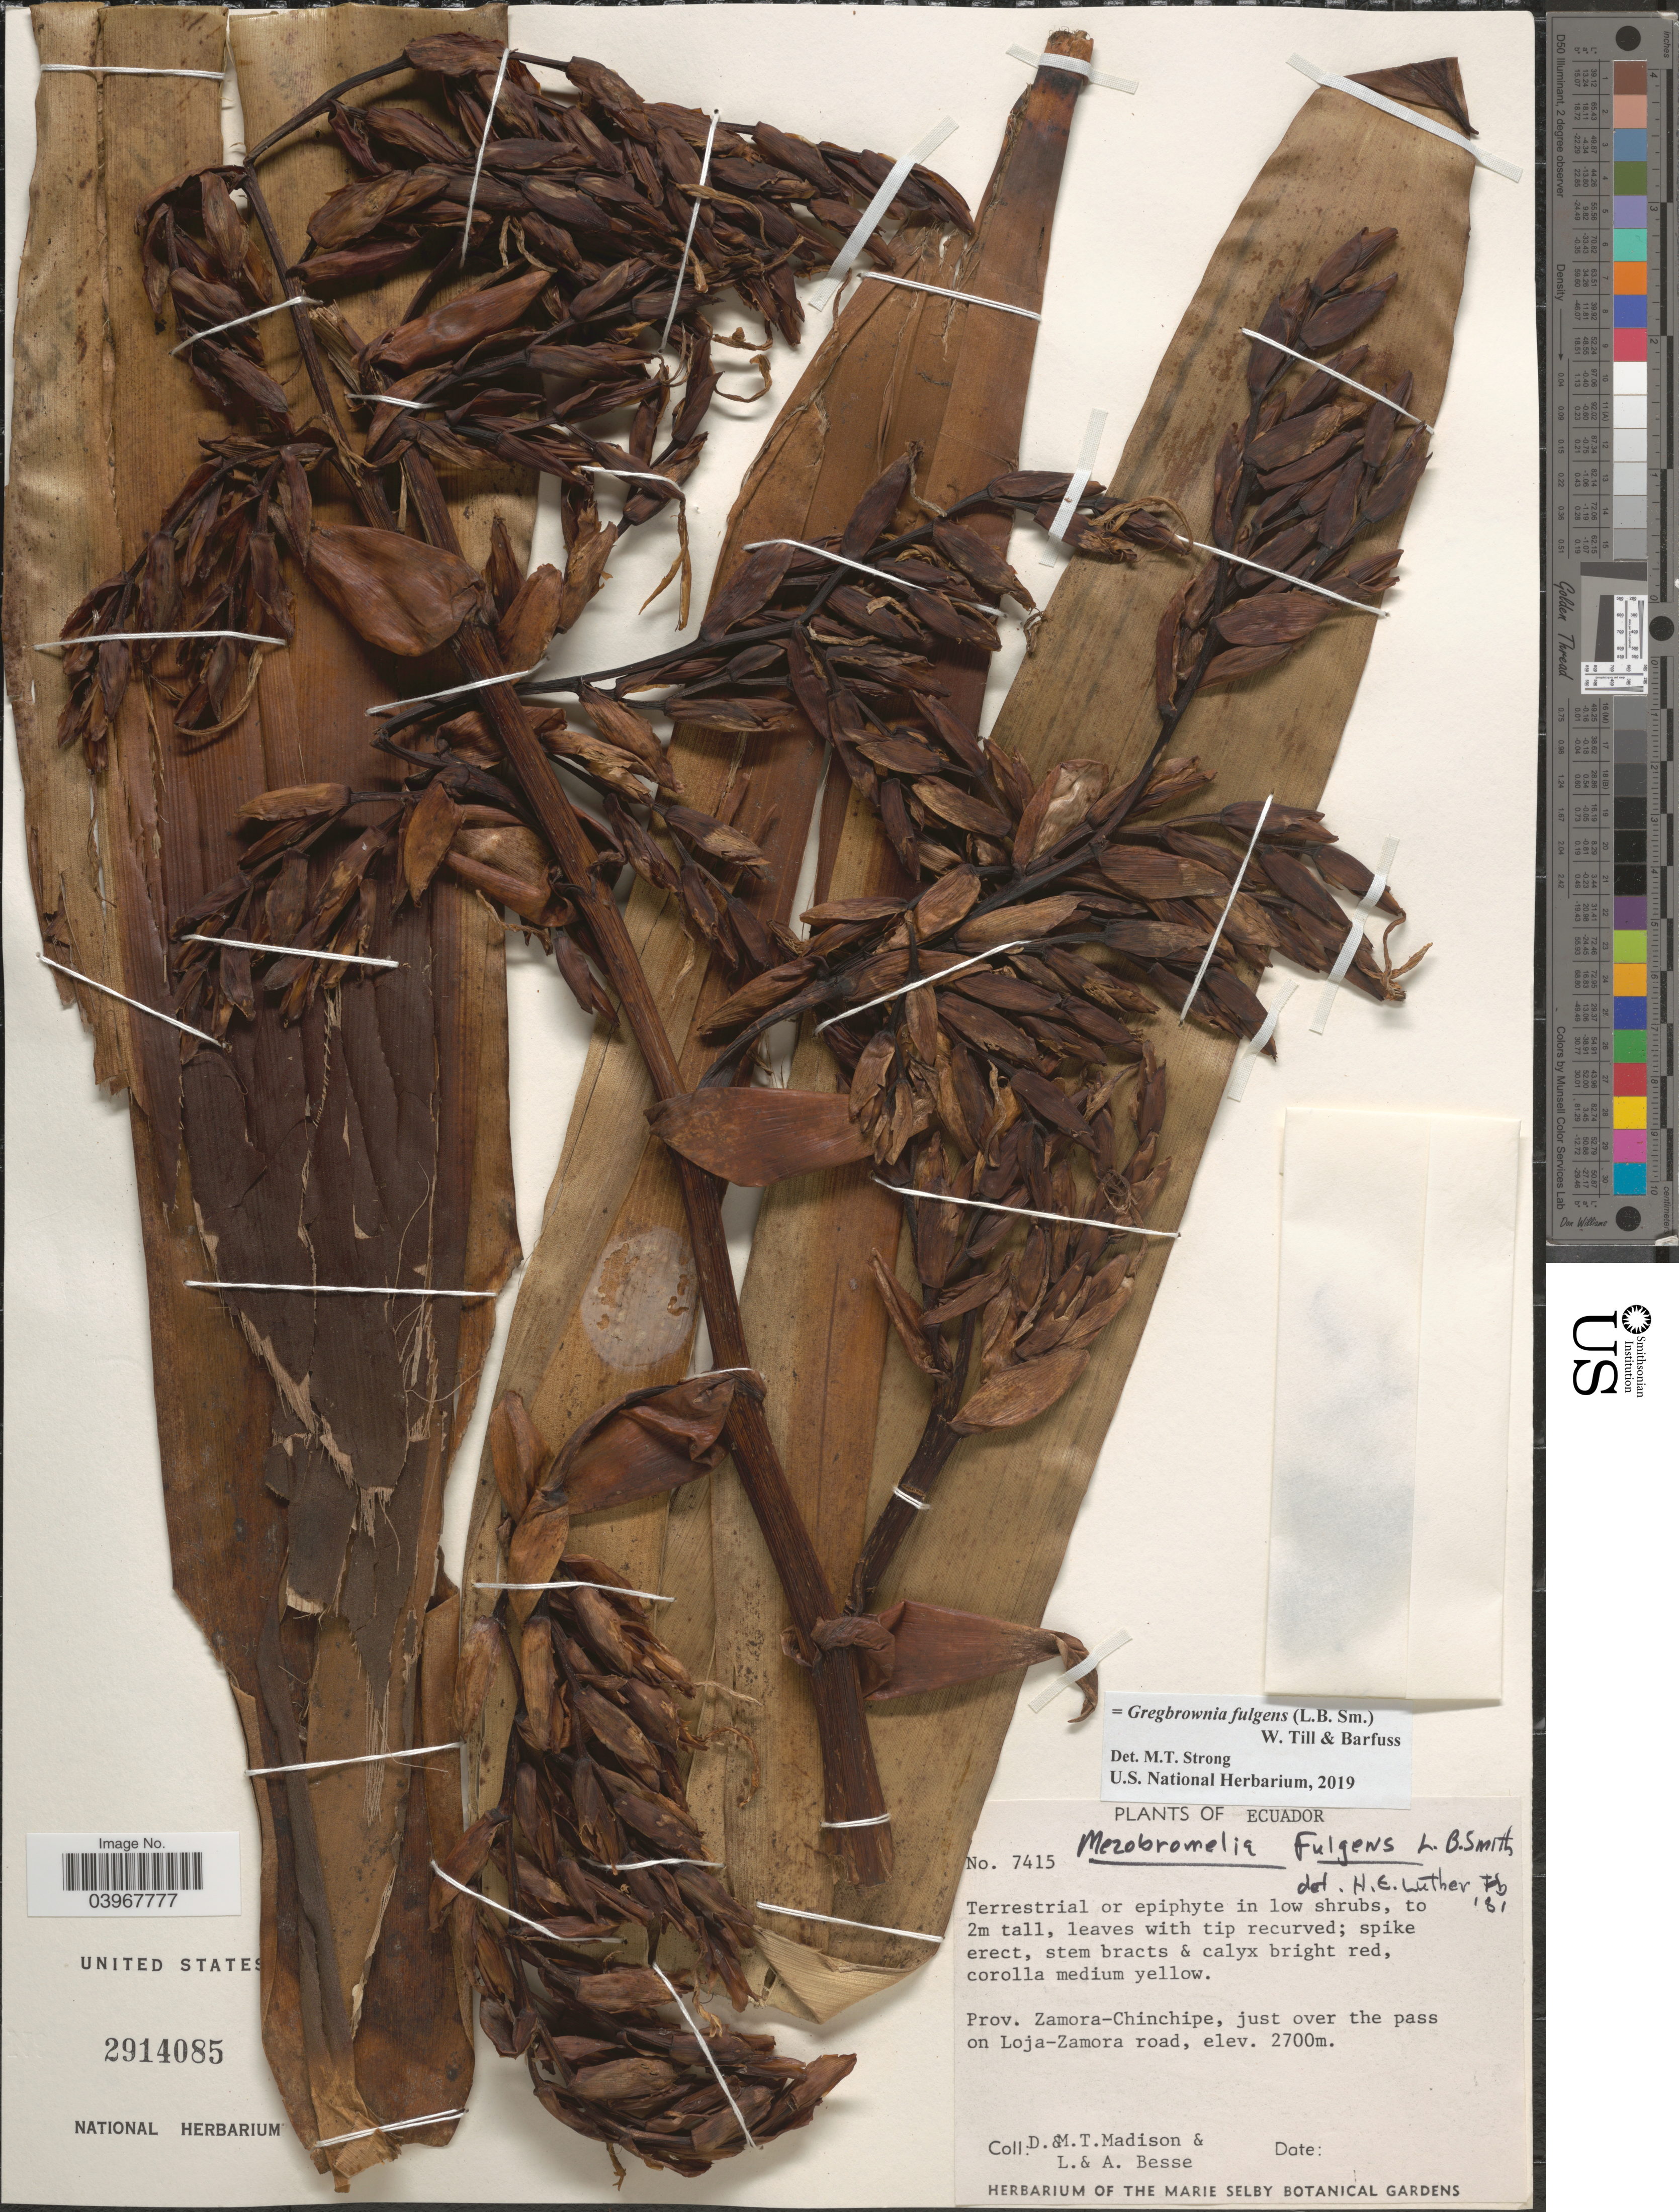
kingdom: Plantae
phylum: Tracheophyta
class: Liliopsida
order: Poales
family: Bromeliaceae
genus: Gregbrownia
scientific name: Gregbrownia fulgens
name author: (L.B. Sm.) W. Till & Barfuss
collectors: D. Madison, M. T. Madison, L. Besse & A. Besse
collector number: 7415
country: Ecuador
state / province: Zamora-Chinchipe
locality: Just over the pass on Loja-Zamora road.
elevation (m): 2700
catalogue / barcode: US 2914085